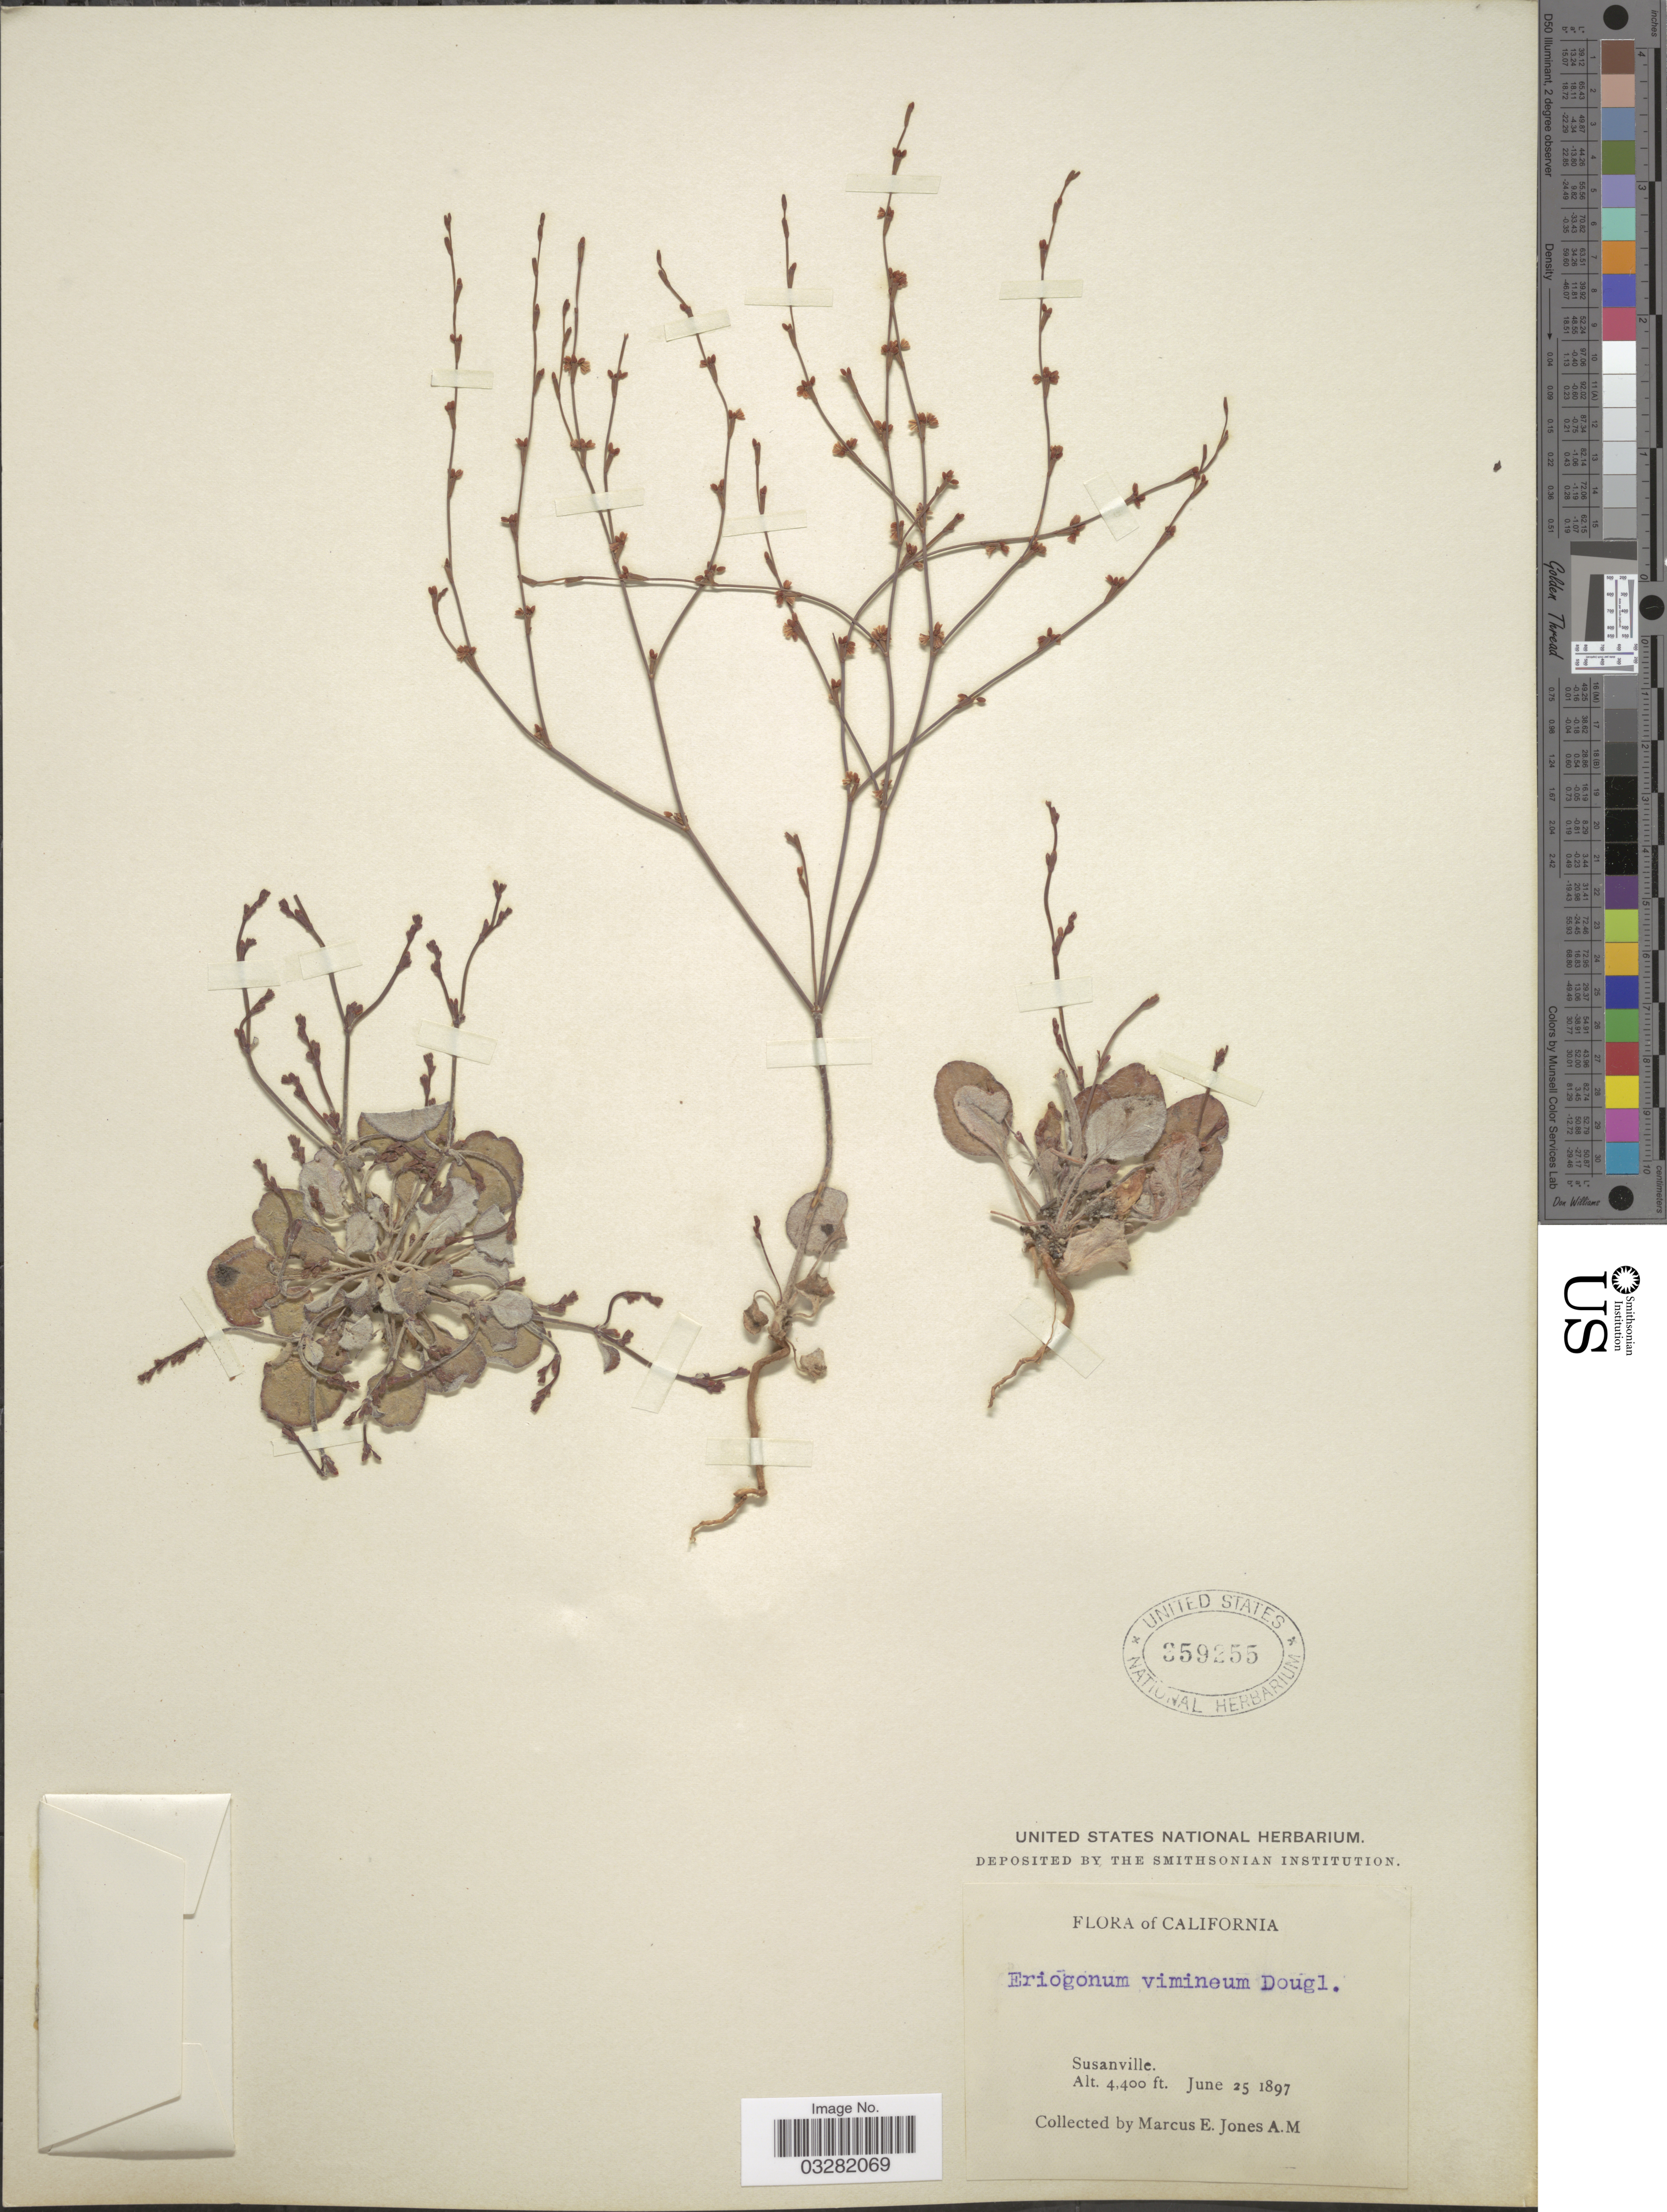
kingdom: Plantae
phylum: Tracheophyta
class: Magnoliopsida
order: Caryophyllales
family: Polygonaceae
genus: Eriogonum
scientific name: Eriogonum vimineum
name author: Douglas ex Benth.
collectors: M. E. Jones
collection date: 1897-06-25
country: United States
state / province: California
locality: Susanville.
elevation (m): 1341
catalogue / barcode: US 359255